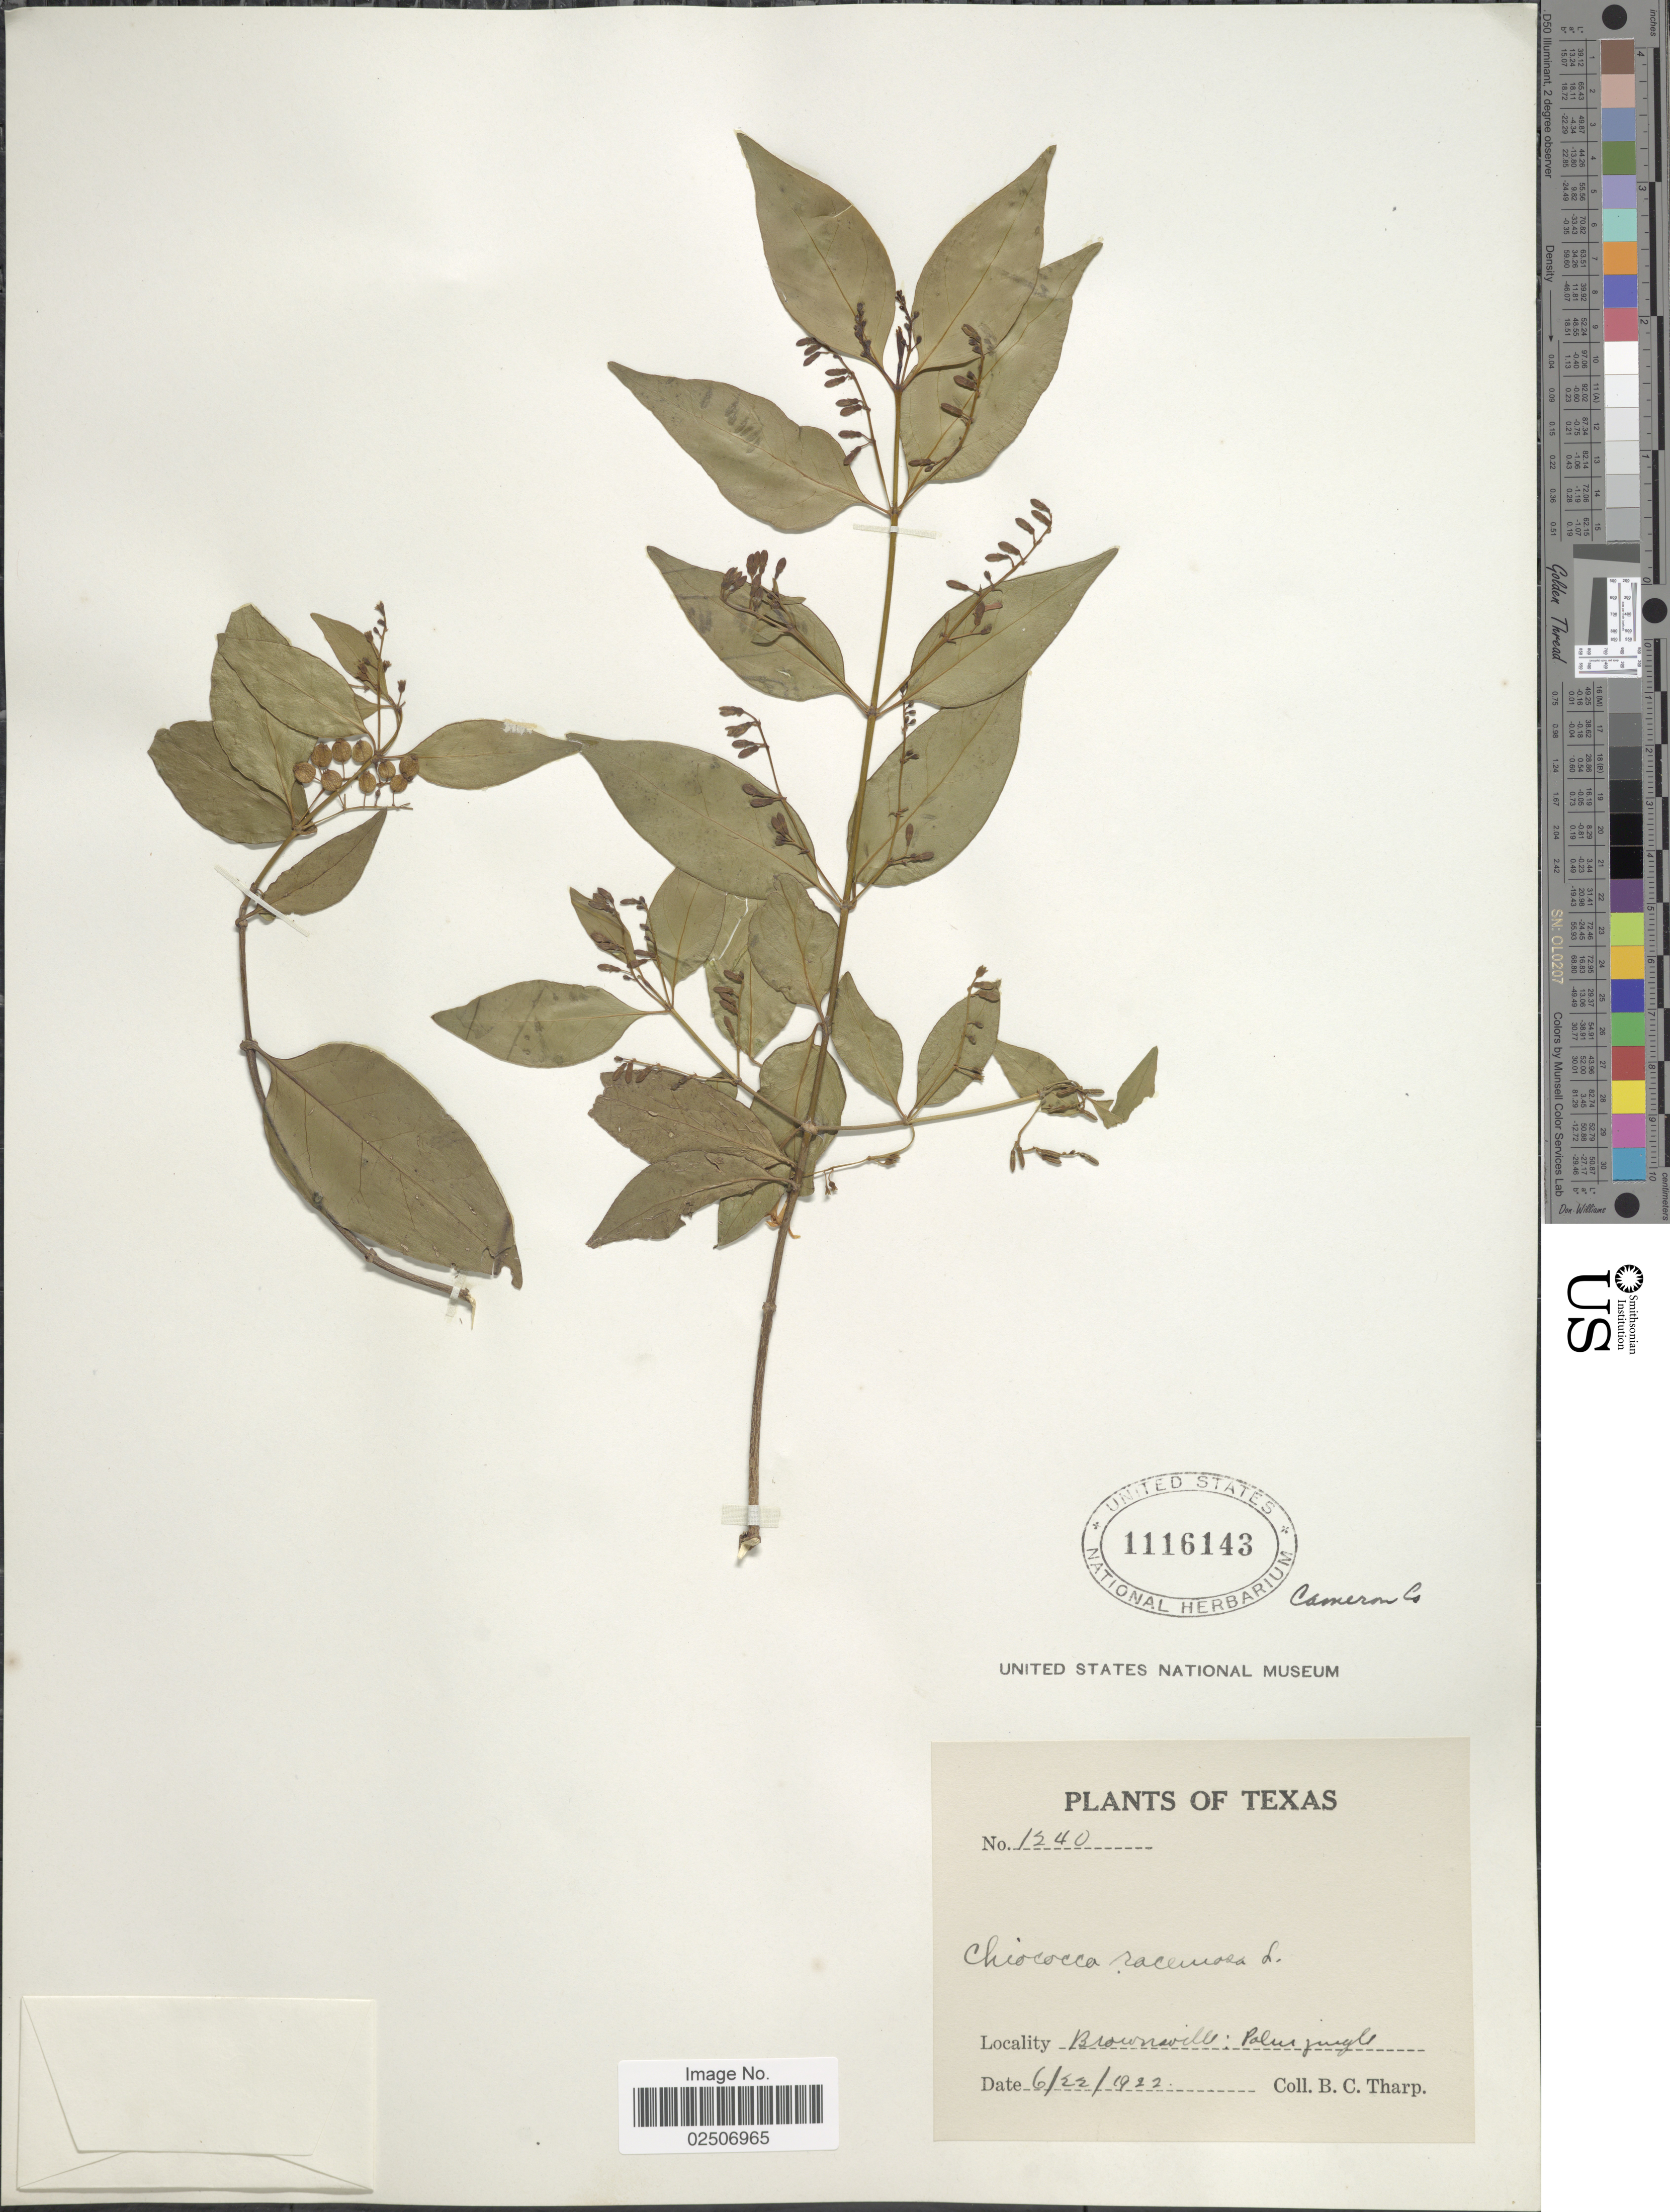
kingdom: Plantae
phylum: Tracheophyta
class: Magnoliopsida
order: Gentianales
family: Rubiaceae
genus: Chiococca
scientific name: Chiococca alba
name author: (L.) Hitchc.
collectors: B. C. Tharp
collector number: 1240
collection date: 1922-06-22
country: United States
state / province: Texas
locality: Brownsville, Palus jungle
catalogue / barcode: US 1116143